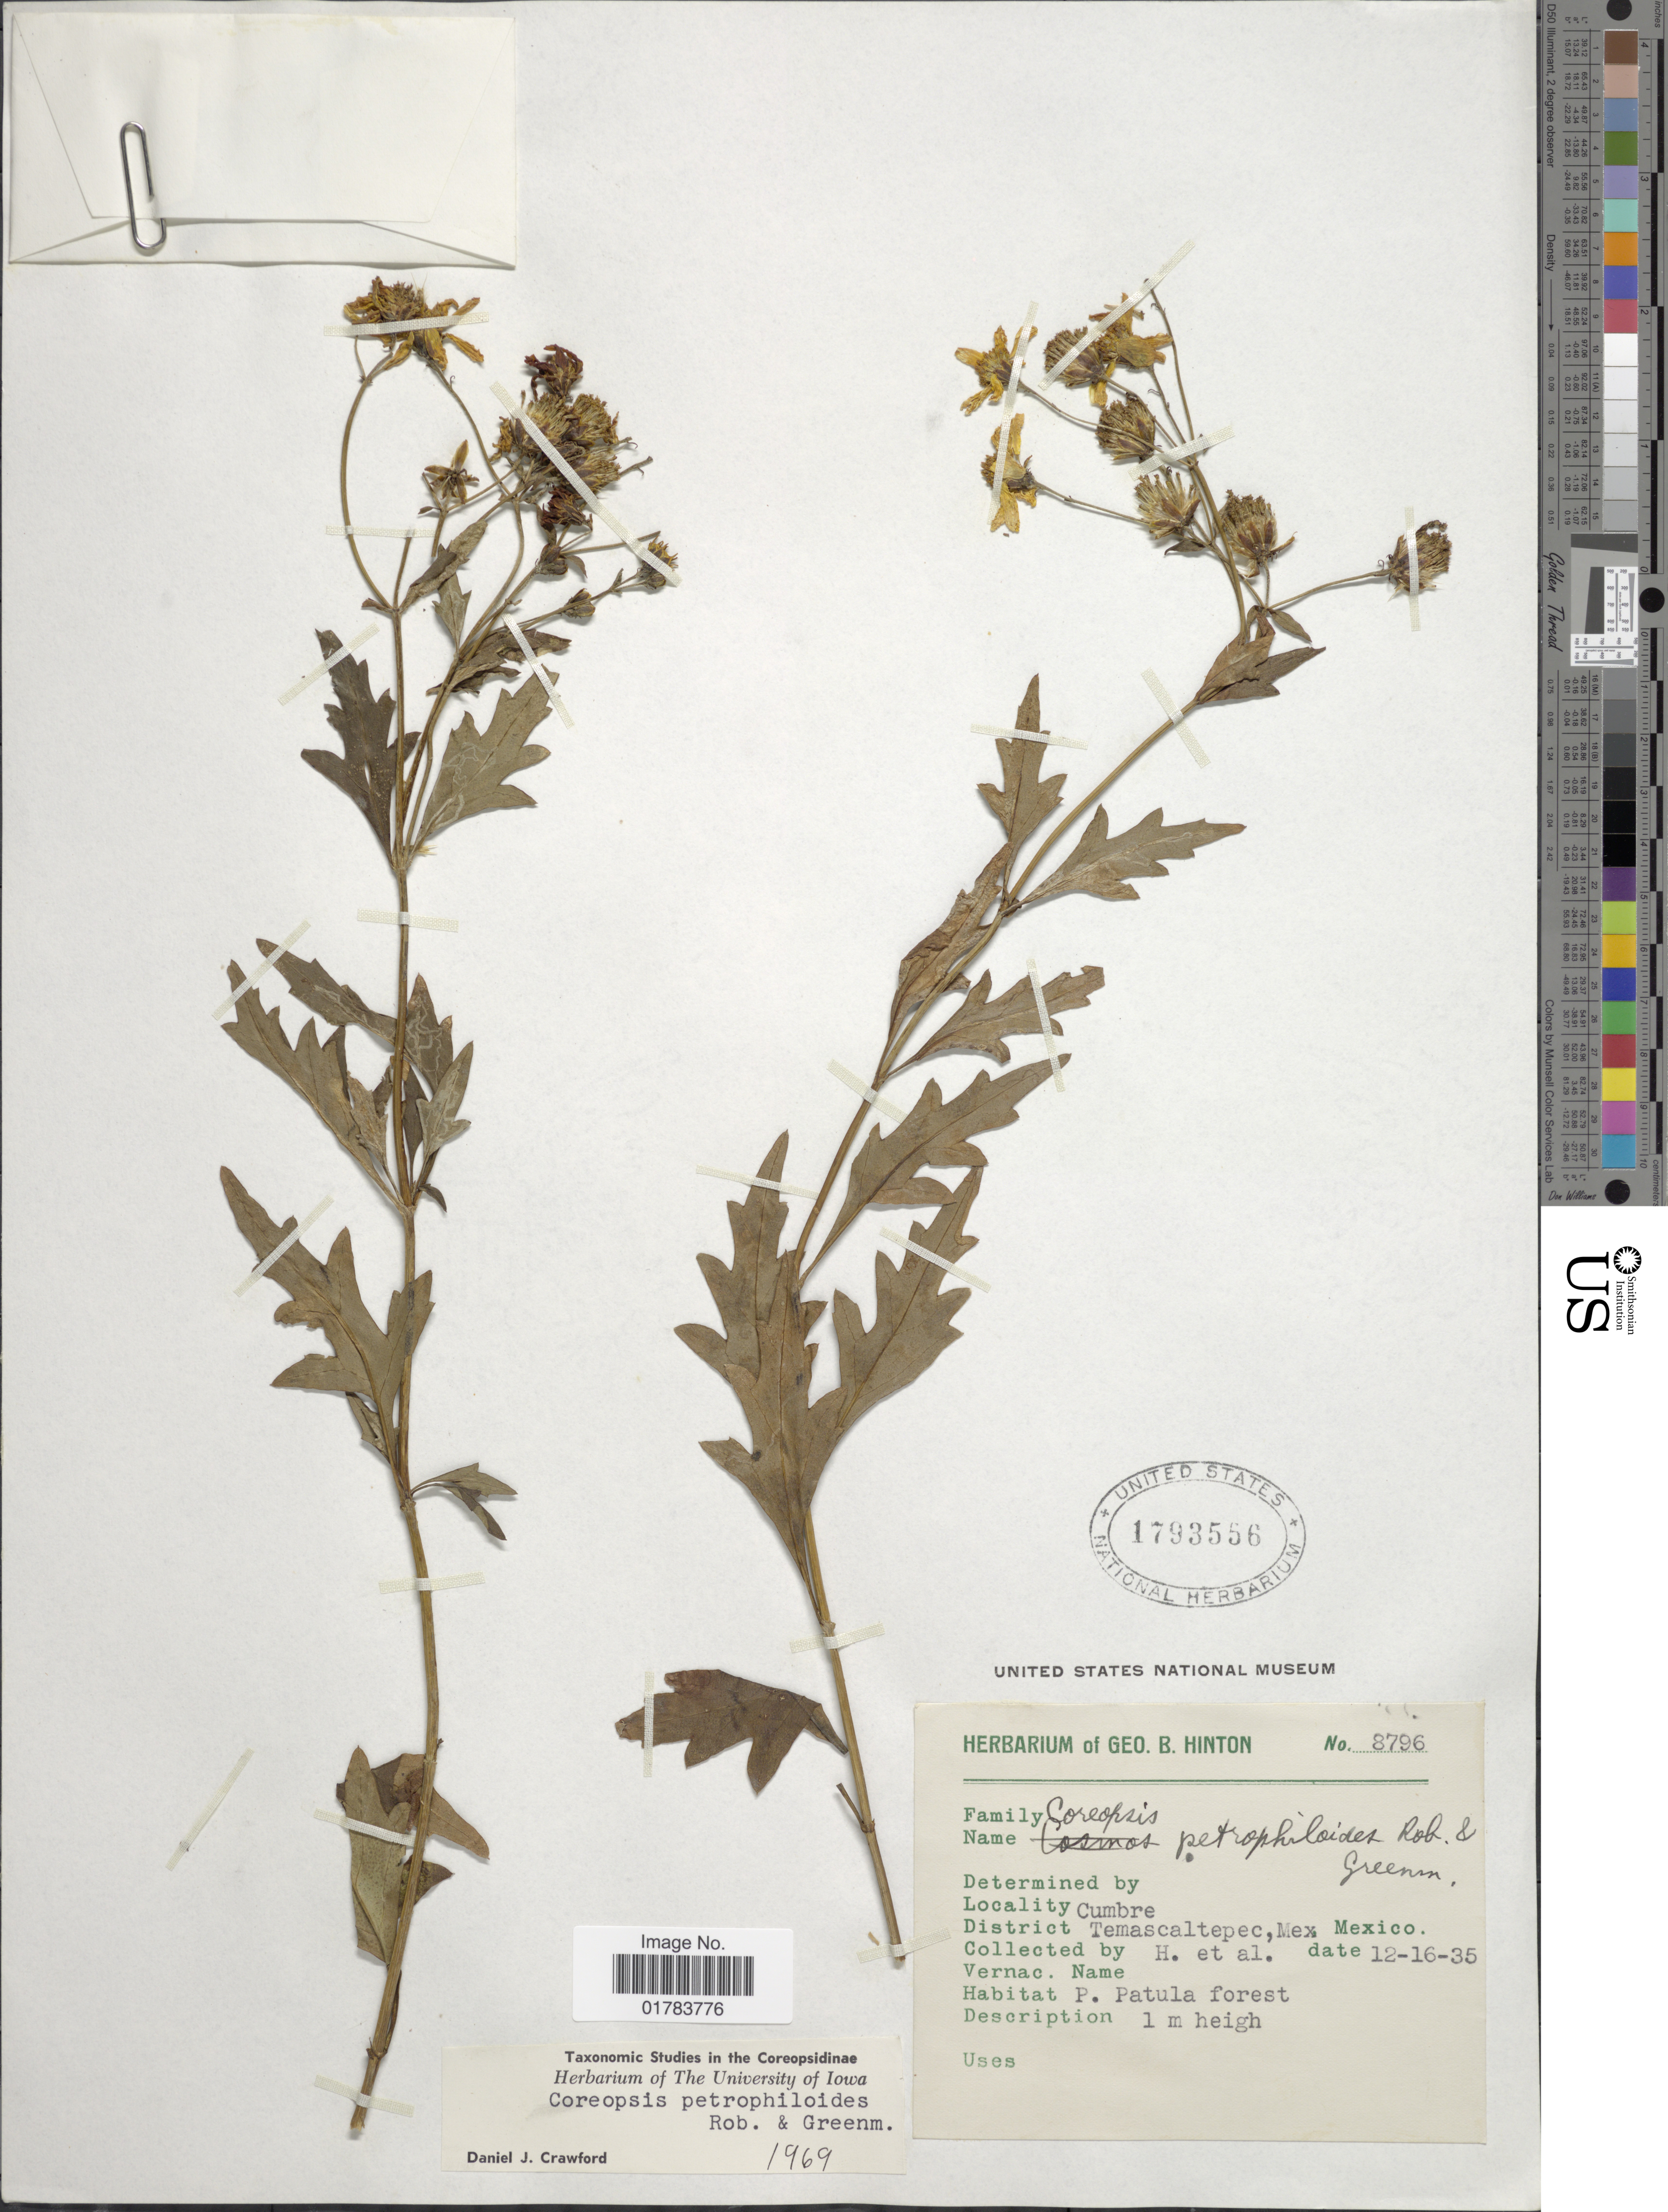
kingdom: Plantae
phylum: Tracheophyta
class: Magnoliopsida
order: Asterales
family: Asteraceae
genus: Coreopsis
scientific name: Coreopsis petrophiloides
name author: B.L. Rob. & Greenm.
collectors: G. B. Hinton & et al.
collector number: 8796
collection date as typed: Transcribed d/m/y: 16/12/35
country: Mexico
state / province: México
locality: Cumbre, District Temascaltepec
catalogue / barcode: US 1793556